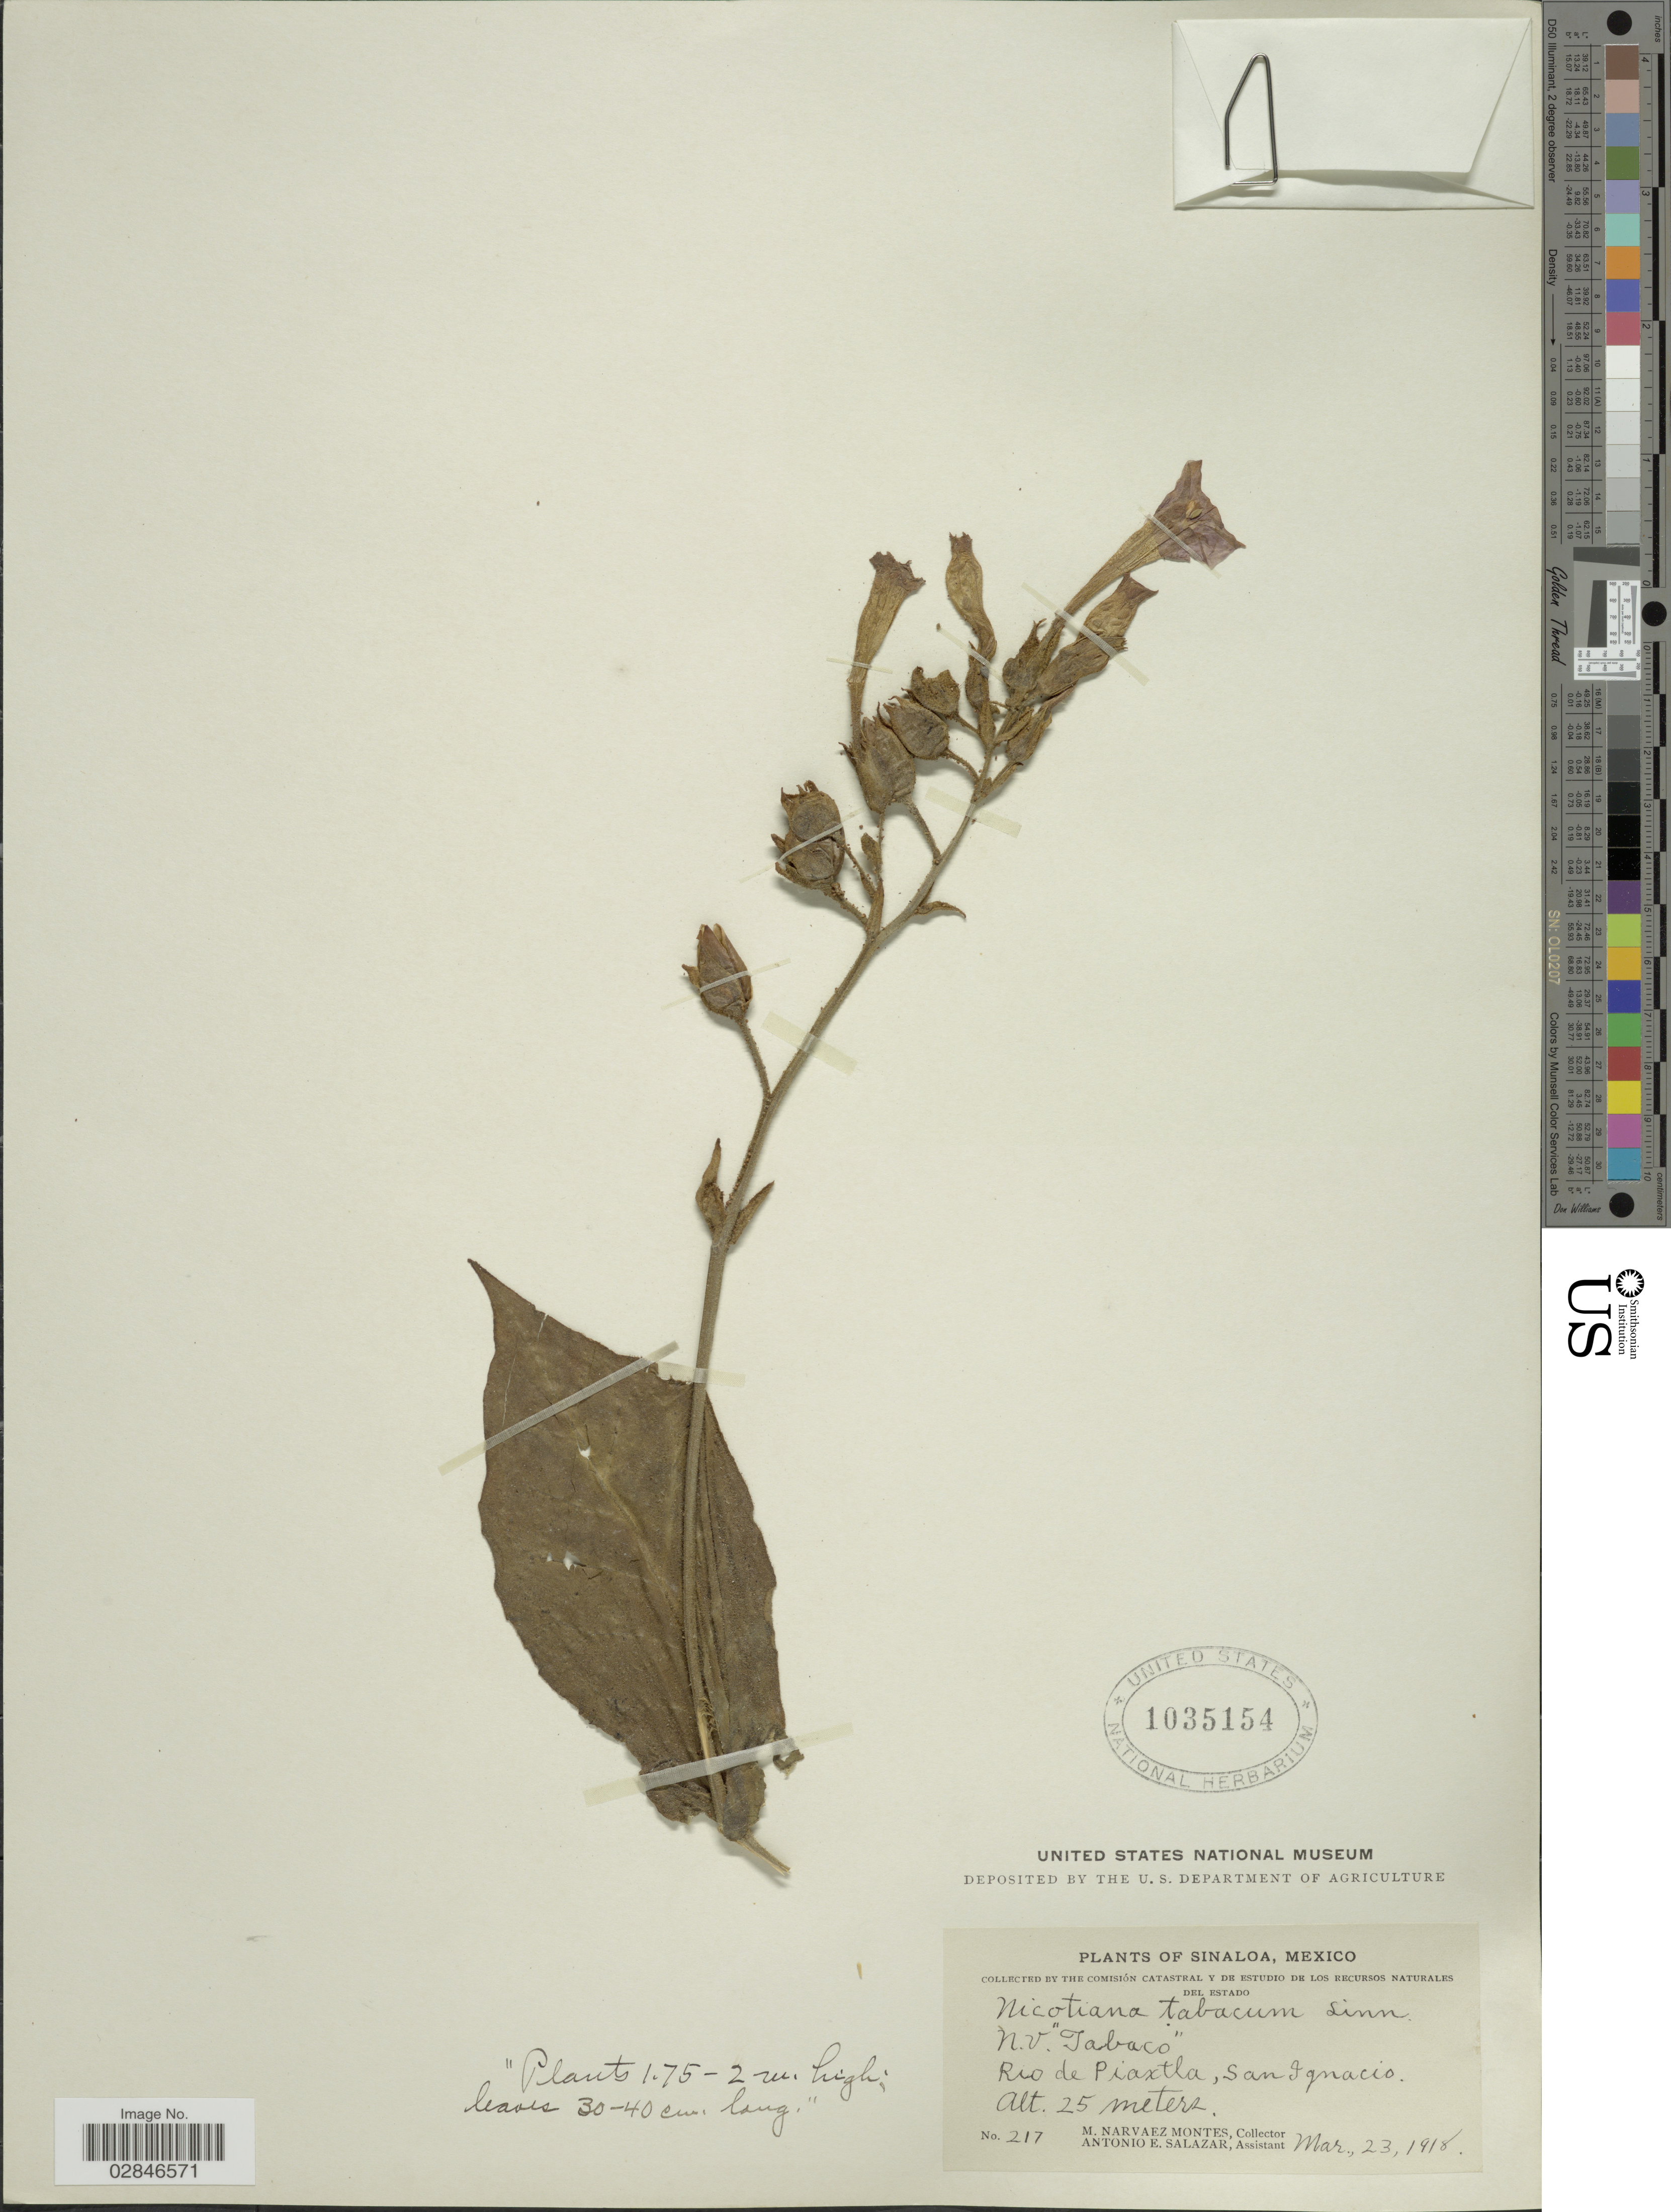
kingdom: Plantae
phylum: Tracheophyta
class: Magnoliopsida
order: Solanales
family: Solanaceae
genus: Nicotiana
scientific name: Nicotiana tabacum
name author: L.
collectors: M. Navarez Montes & A. E. Salazar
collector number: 217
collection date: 1918-03-23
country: Mexico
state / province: Sinaloa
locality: Rio de Piaxtla, San Ignacio.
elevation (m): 25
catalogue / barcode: US 1035154